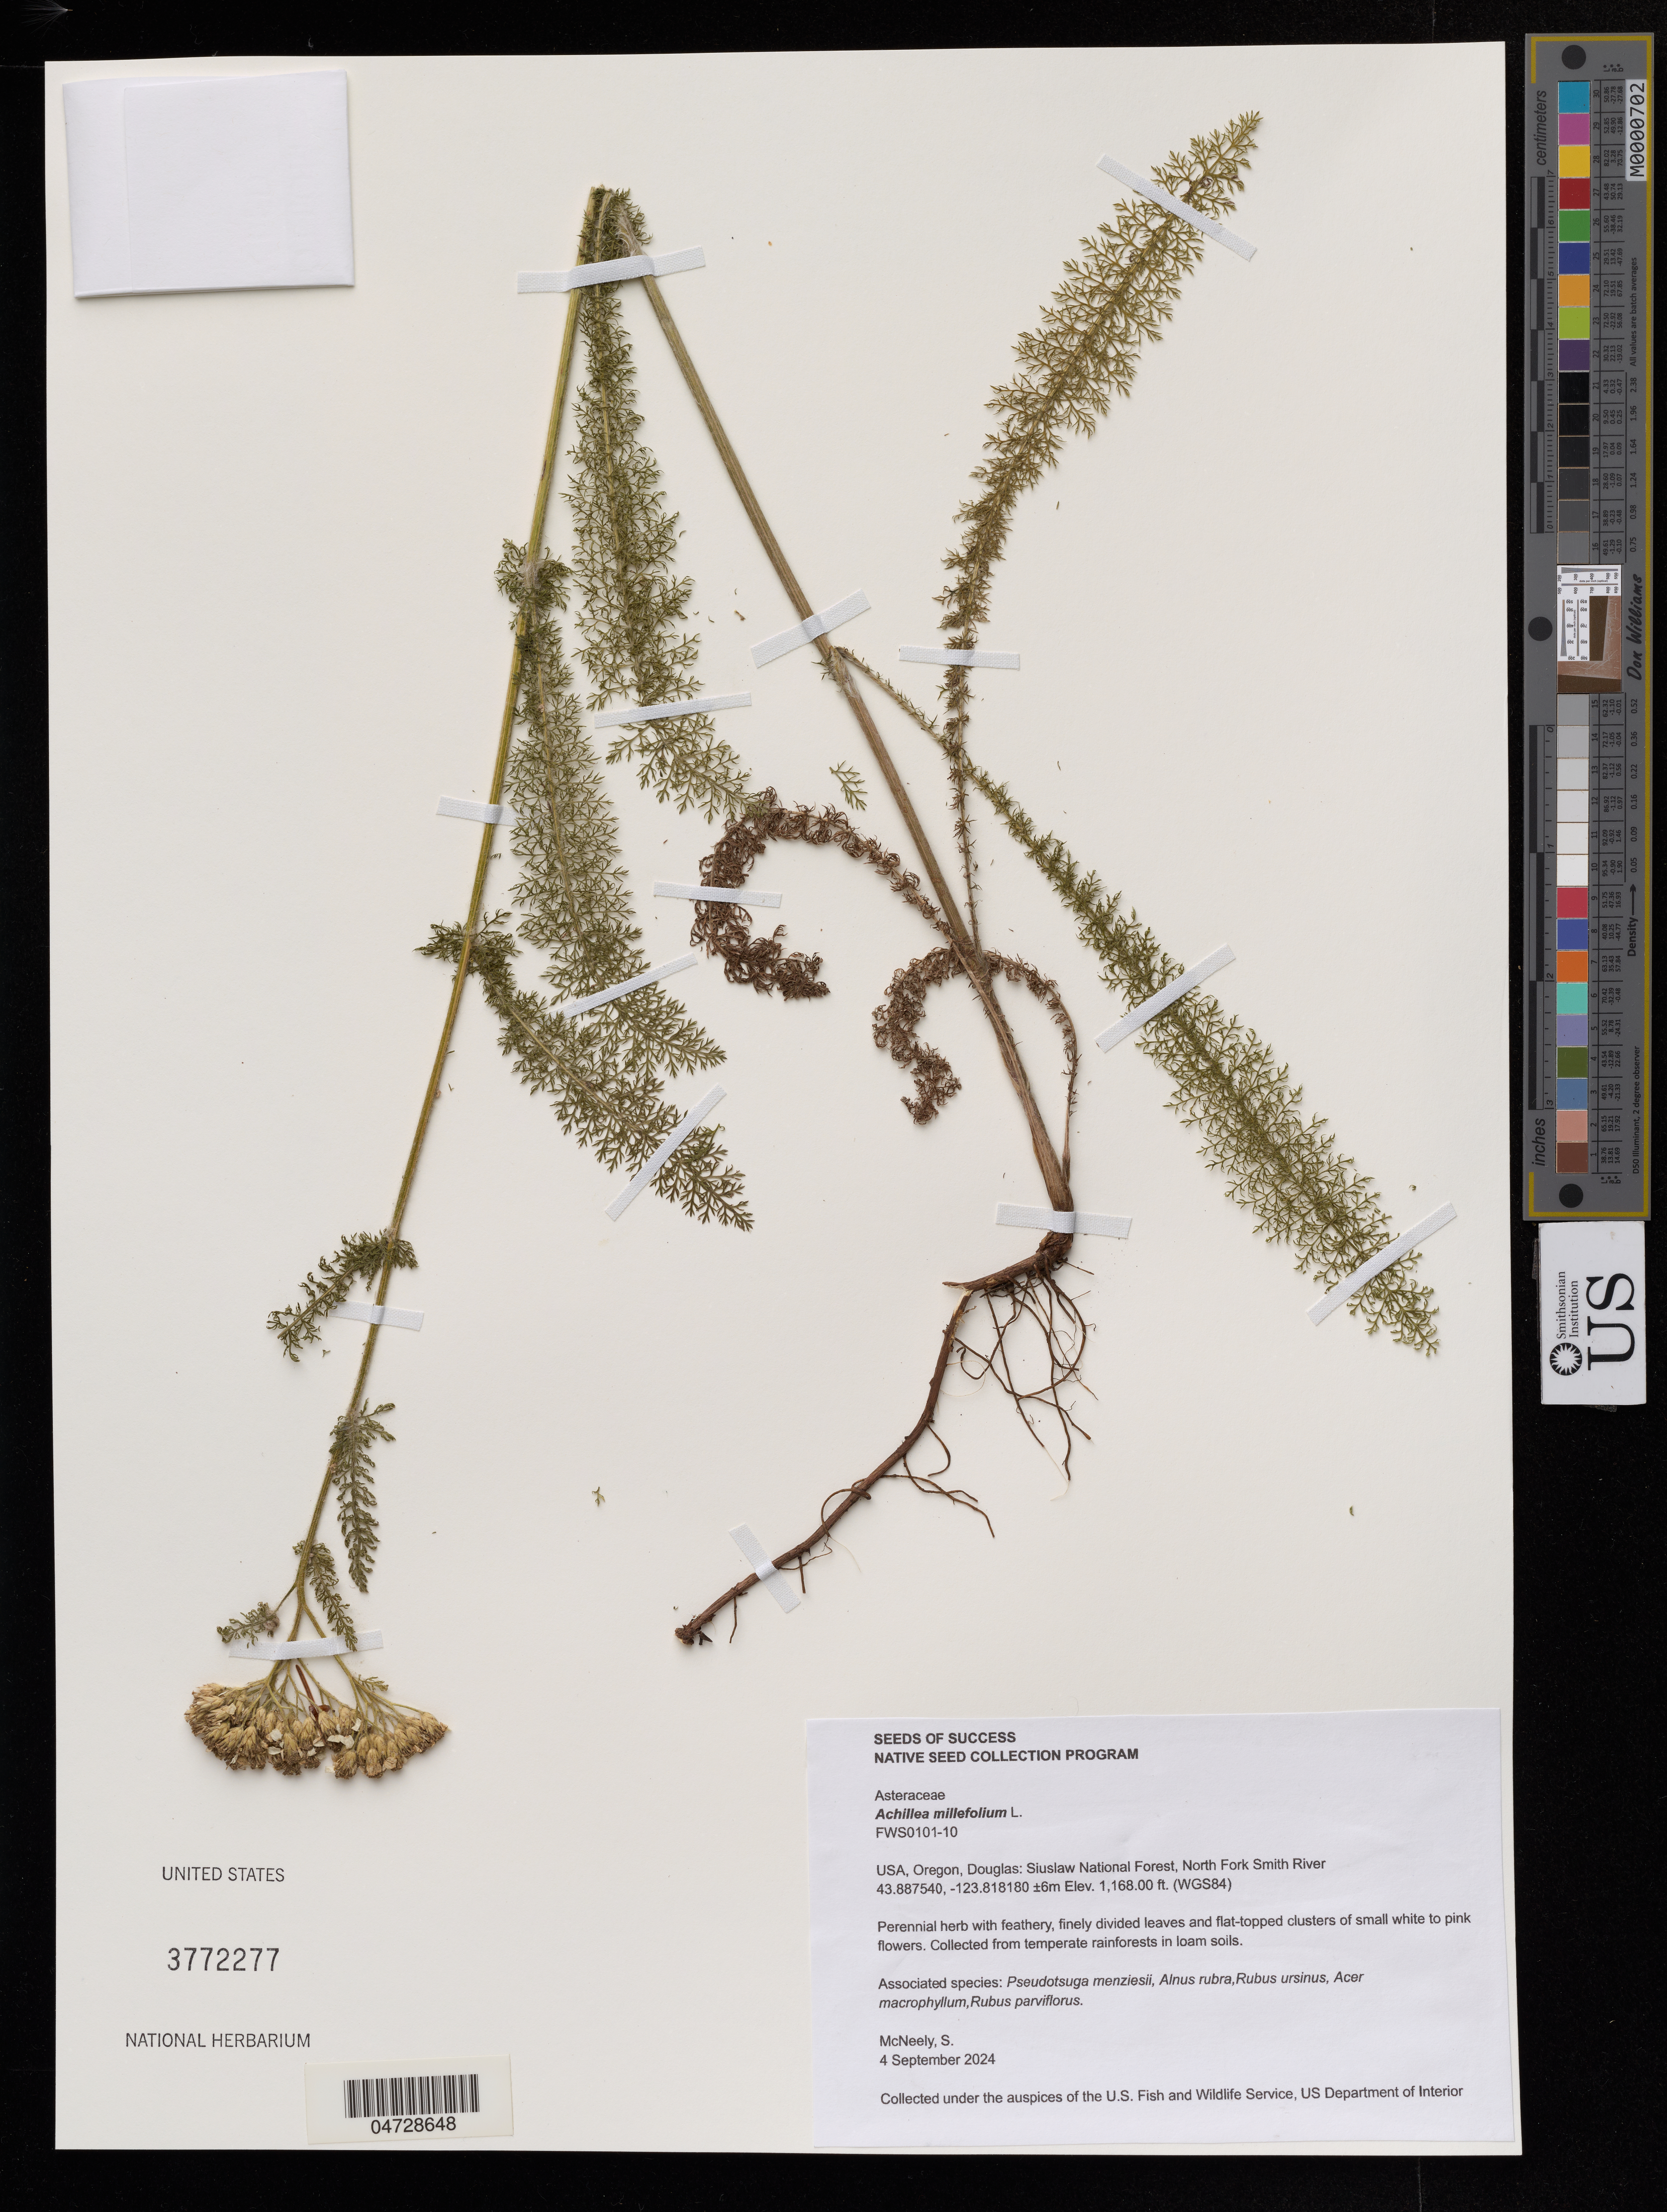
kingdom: Plantae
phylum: Tracheophyta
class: Magnoliopsida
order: Asterales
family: Asteraceae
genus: Achillea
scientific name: Achillea millefolium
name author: L.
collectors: S. McNeely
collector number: FWS0101-10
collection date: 2024-09-04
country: United States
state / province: Oregon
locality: Douglas: Siuslaw National Forest, North Fork Smith River.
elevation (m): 356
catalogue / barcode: US 3772277